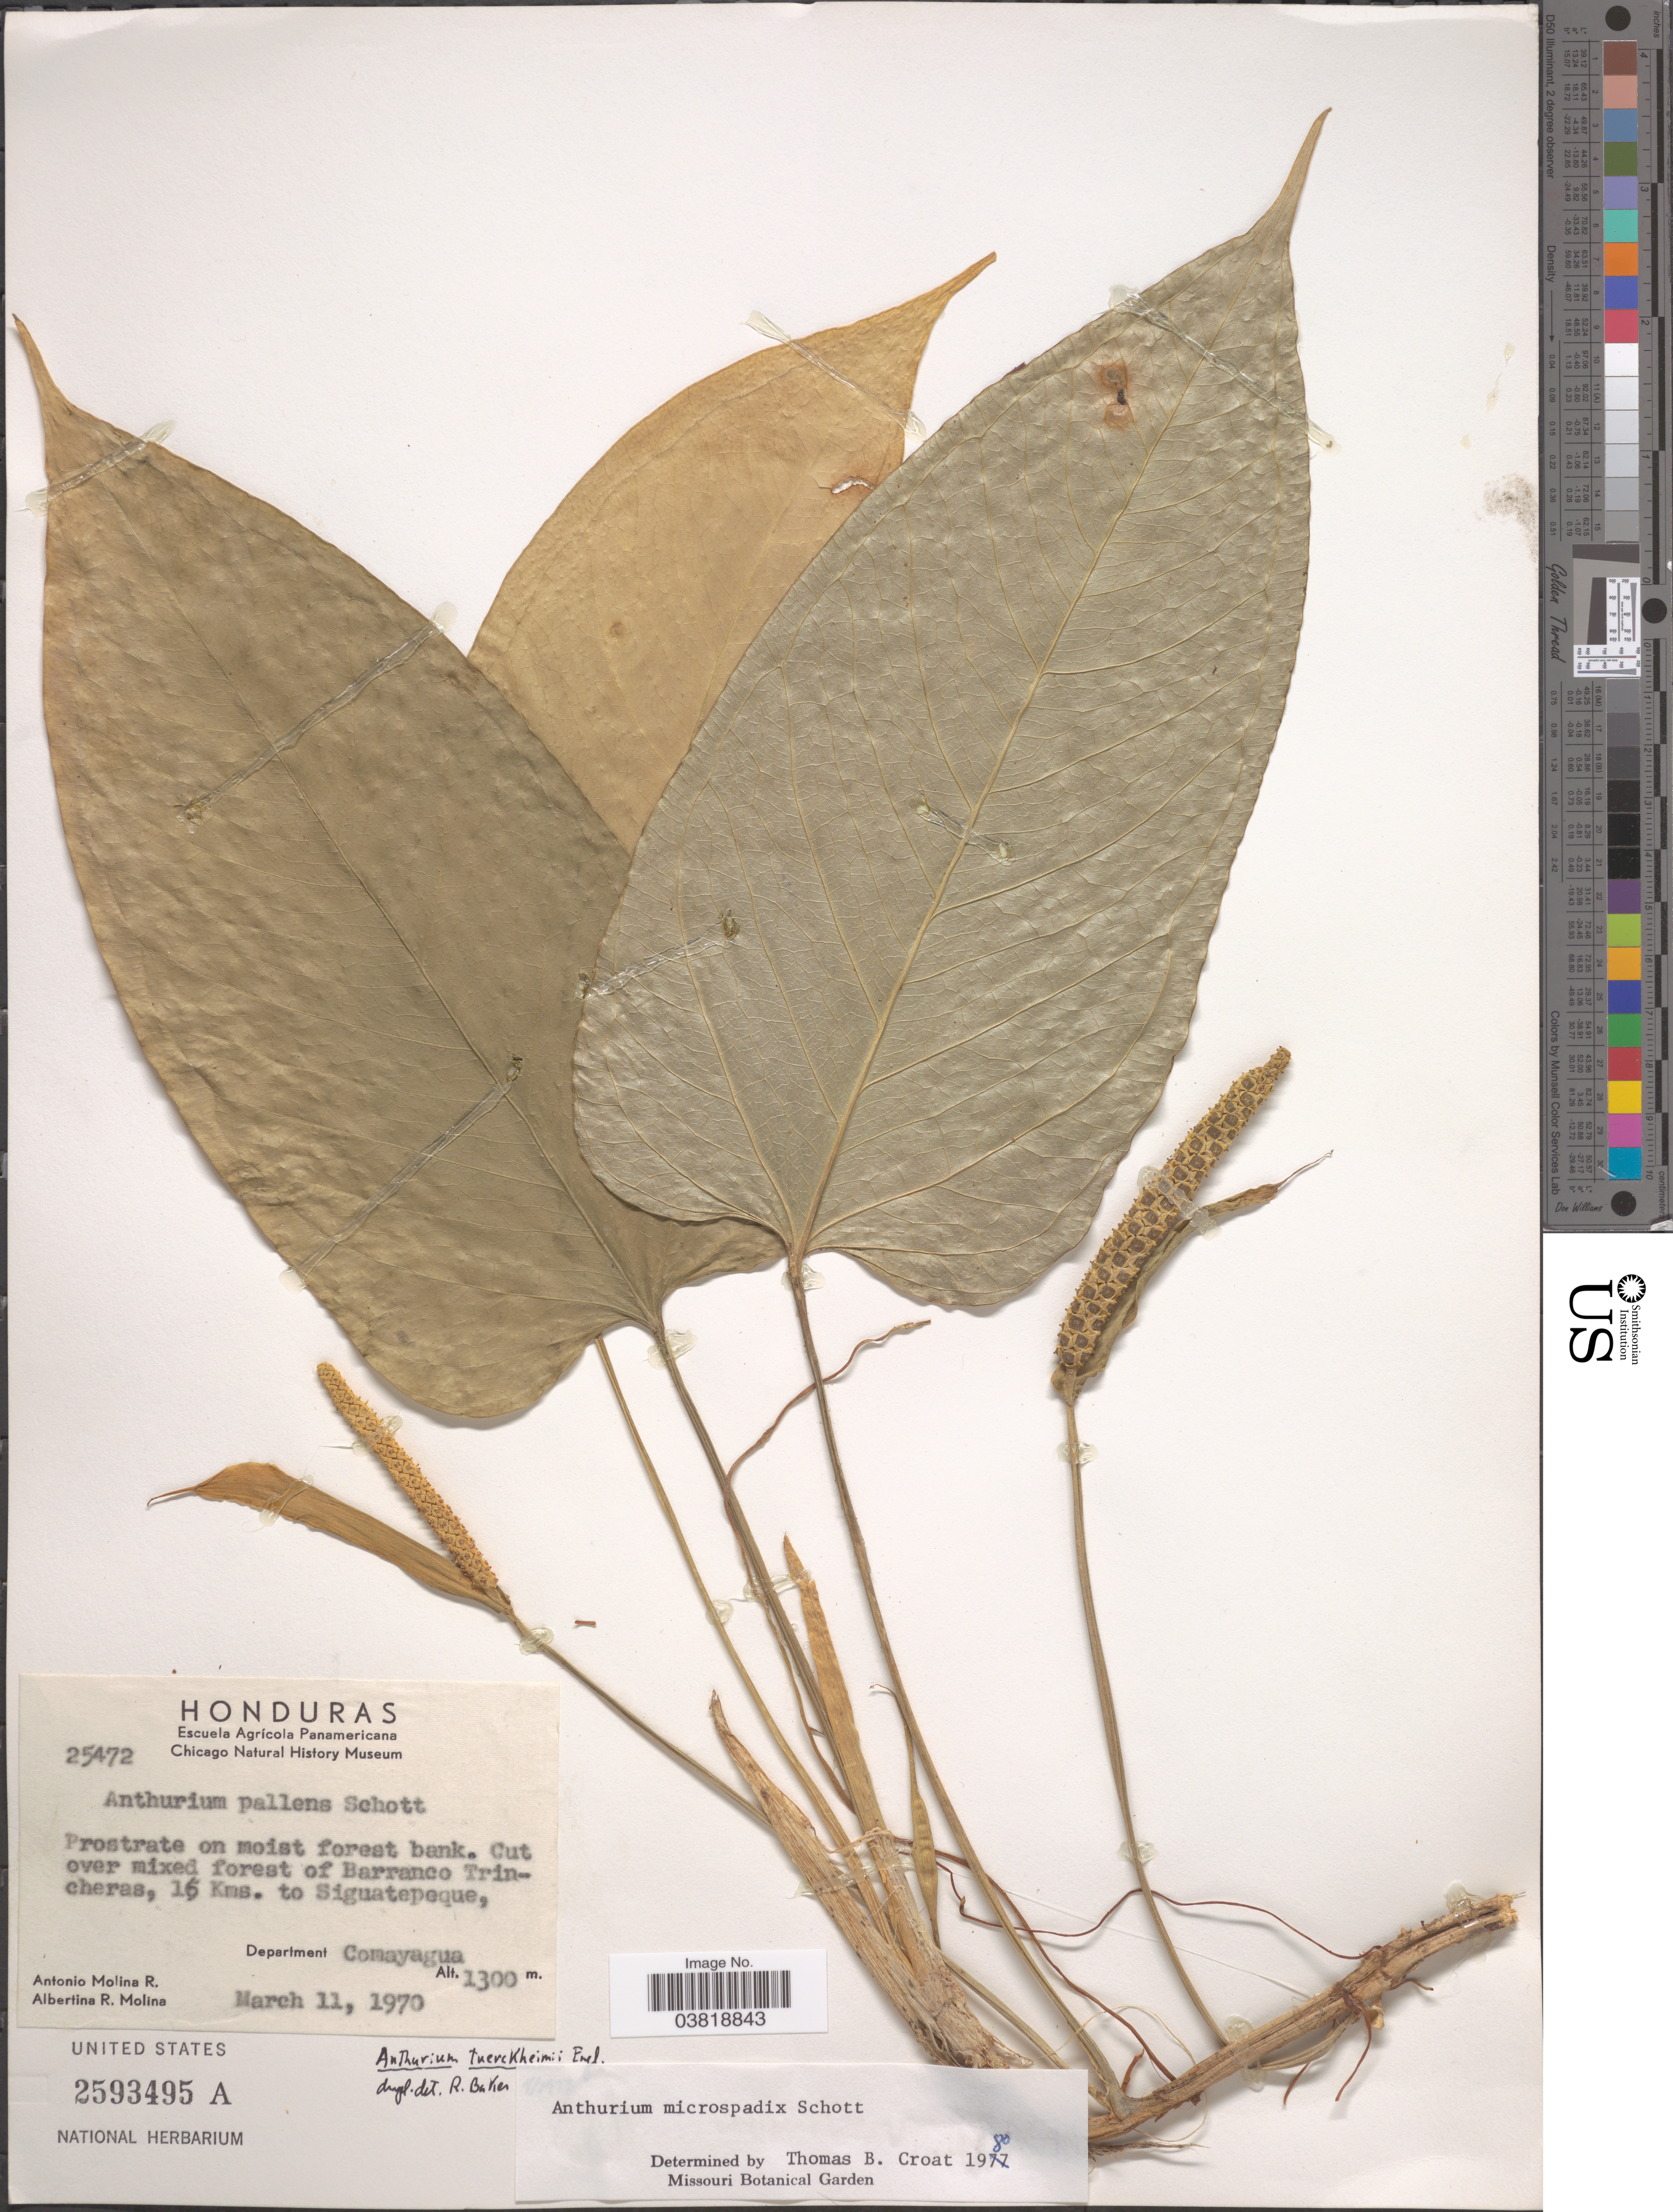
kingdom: Plantae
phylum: Tracheophyta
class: Liliopsida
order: Alismatales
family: Araceae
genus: Anthurium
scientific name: Anthurium microspadix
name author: Schott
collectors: A. Molina R. & A. R. Molina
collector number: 25472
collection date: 1970-03-11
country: Honduras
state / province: Comayagua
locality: Cut over mixed forest of Barranco Trincheras, 16 Kms. to Siguatepeque, Department Comayagua.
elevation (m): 1300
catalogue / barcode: US 2593495A